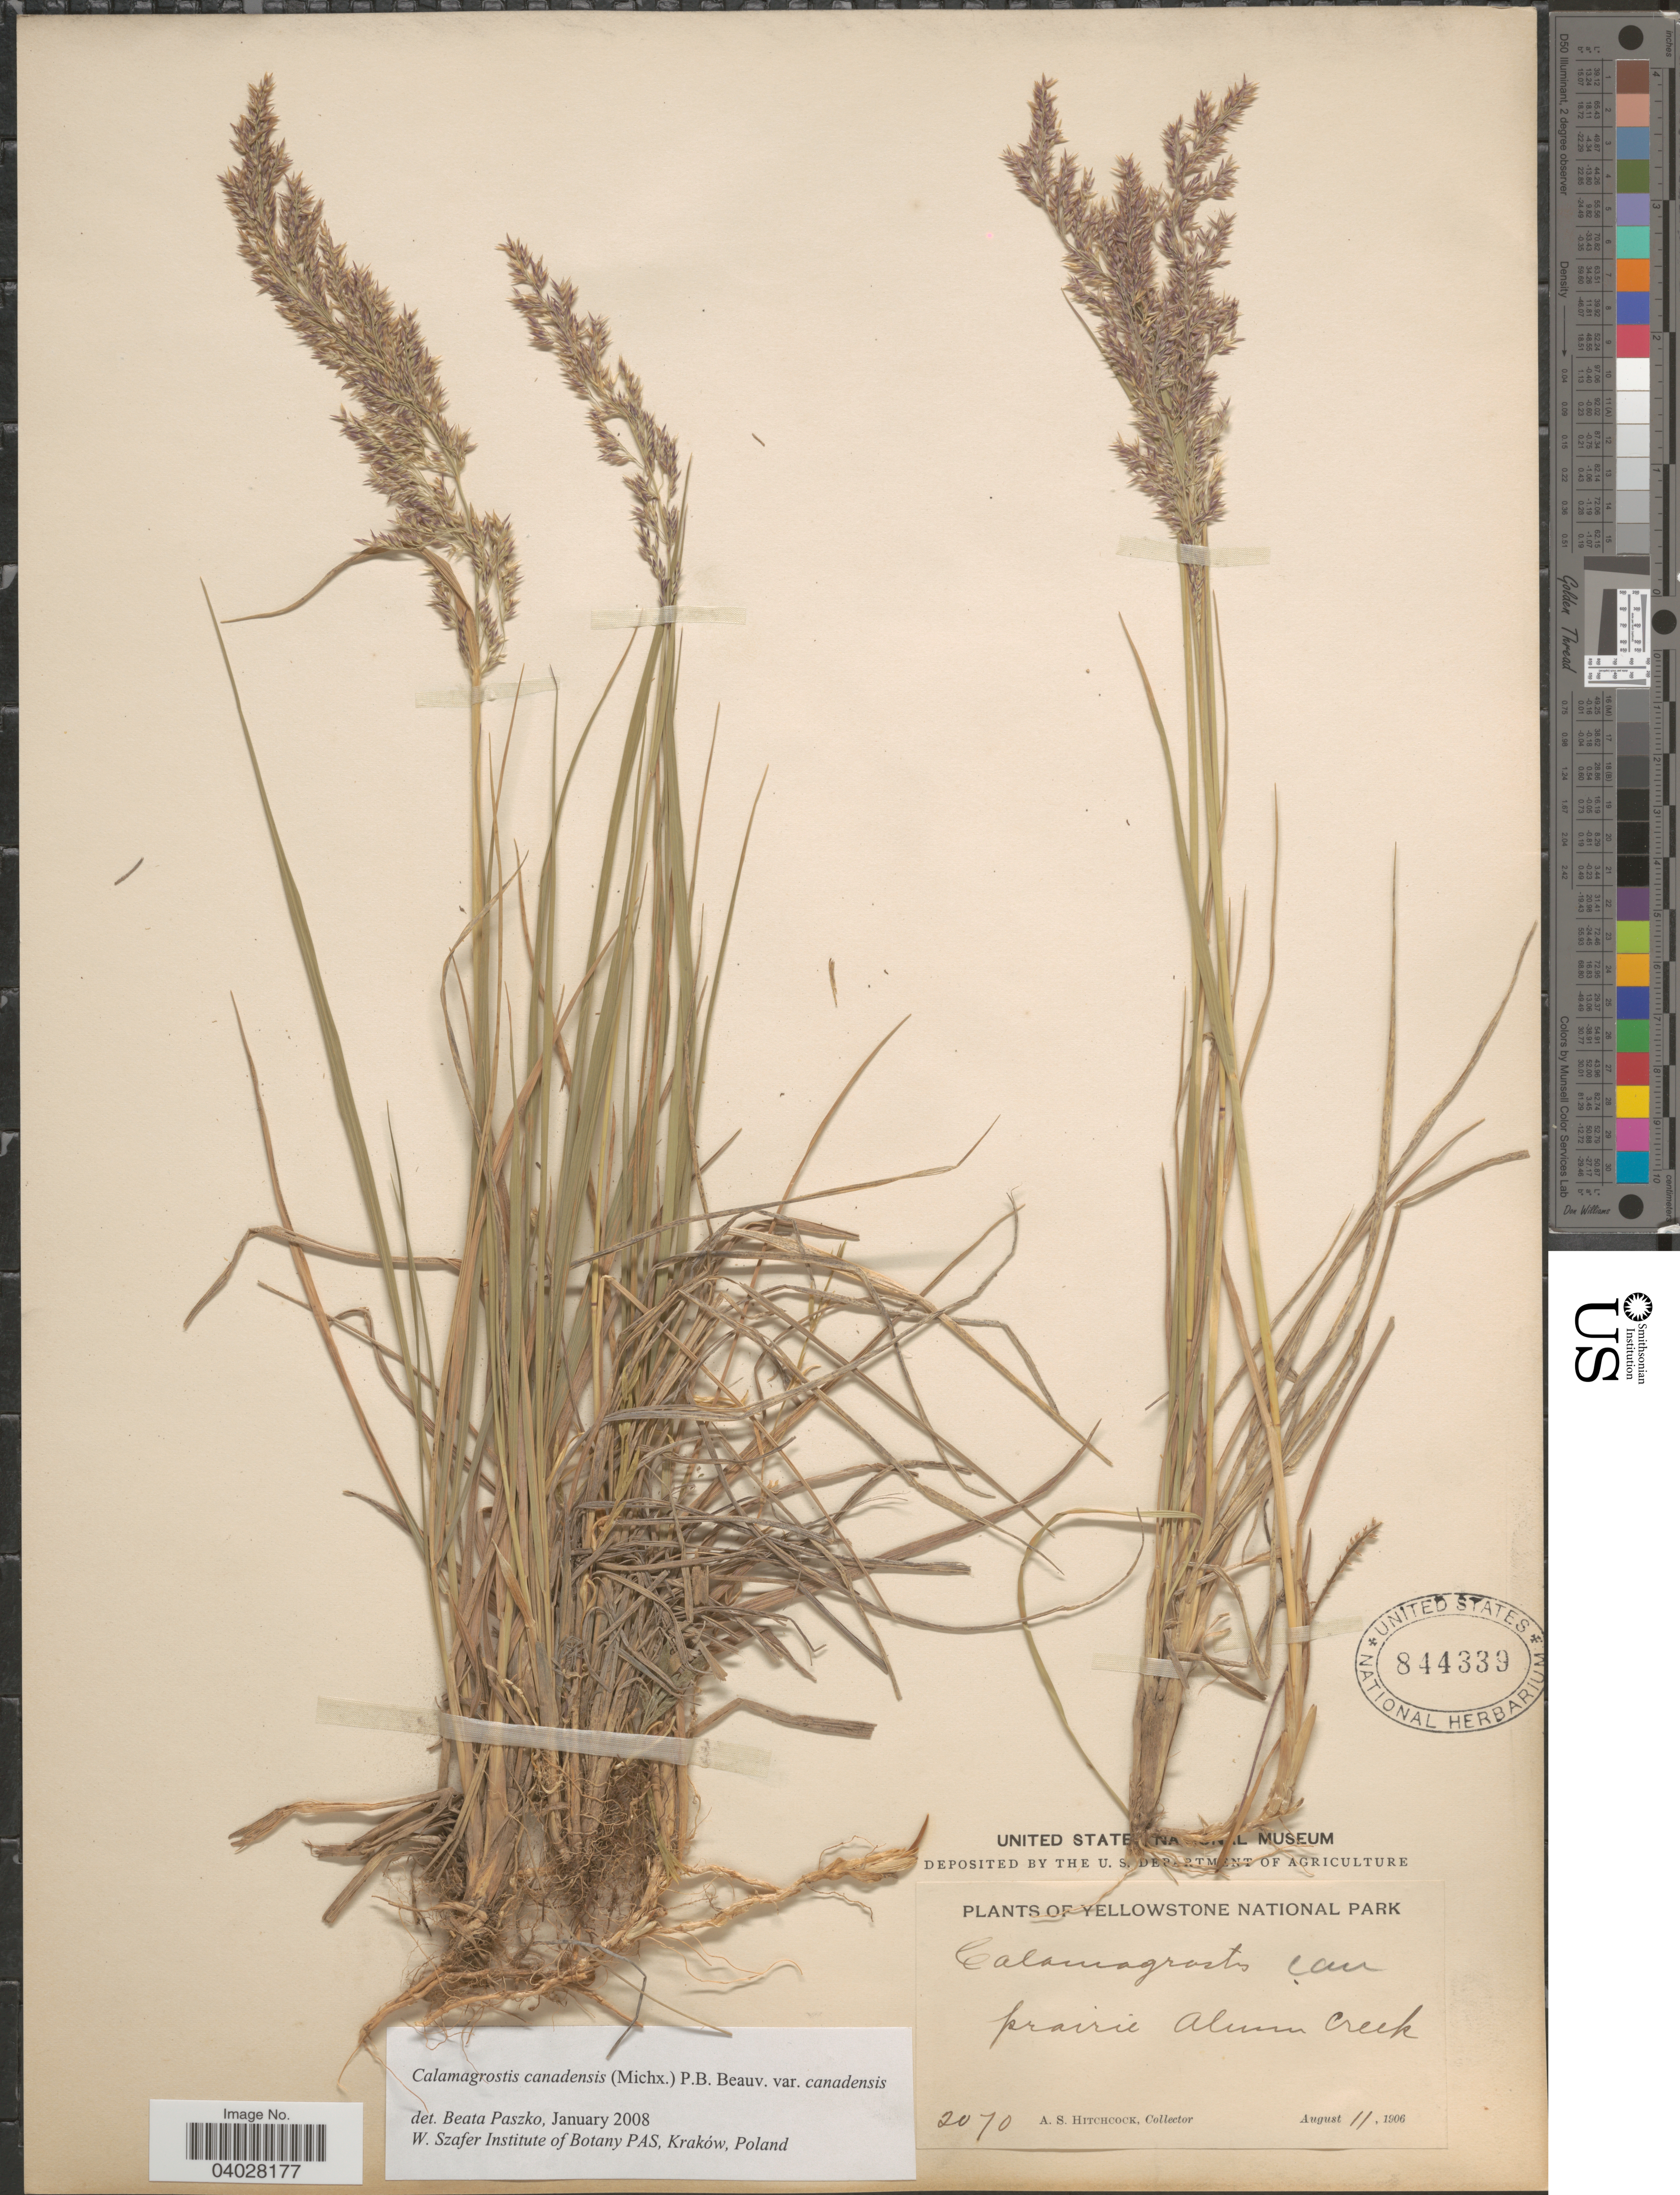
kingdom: Plantae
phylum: Tracheophyta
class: Liliopsida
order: Poales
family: Poaceae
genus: Calamagrostis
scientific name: Calamagrostis canadensis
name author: (Michx.) P. Beauv.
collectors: A. S. Hitchcock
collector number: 2070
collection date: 1906-08-11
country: United States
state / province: Wyoming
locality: Yellowstone National Park. Prairie Alum Creek.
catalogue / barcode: US 844339